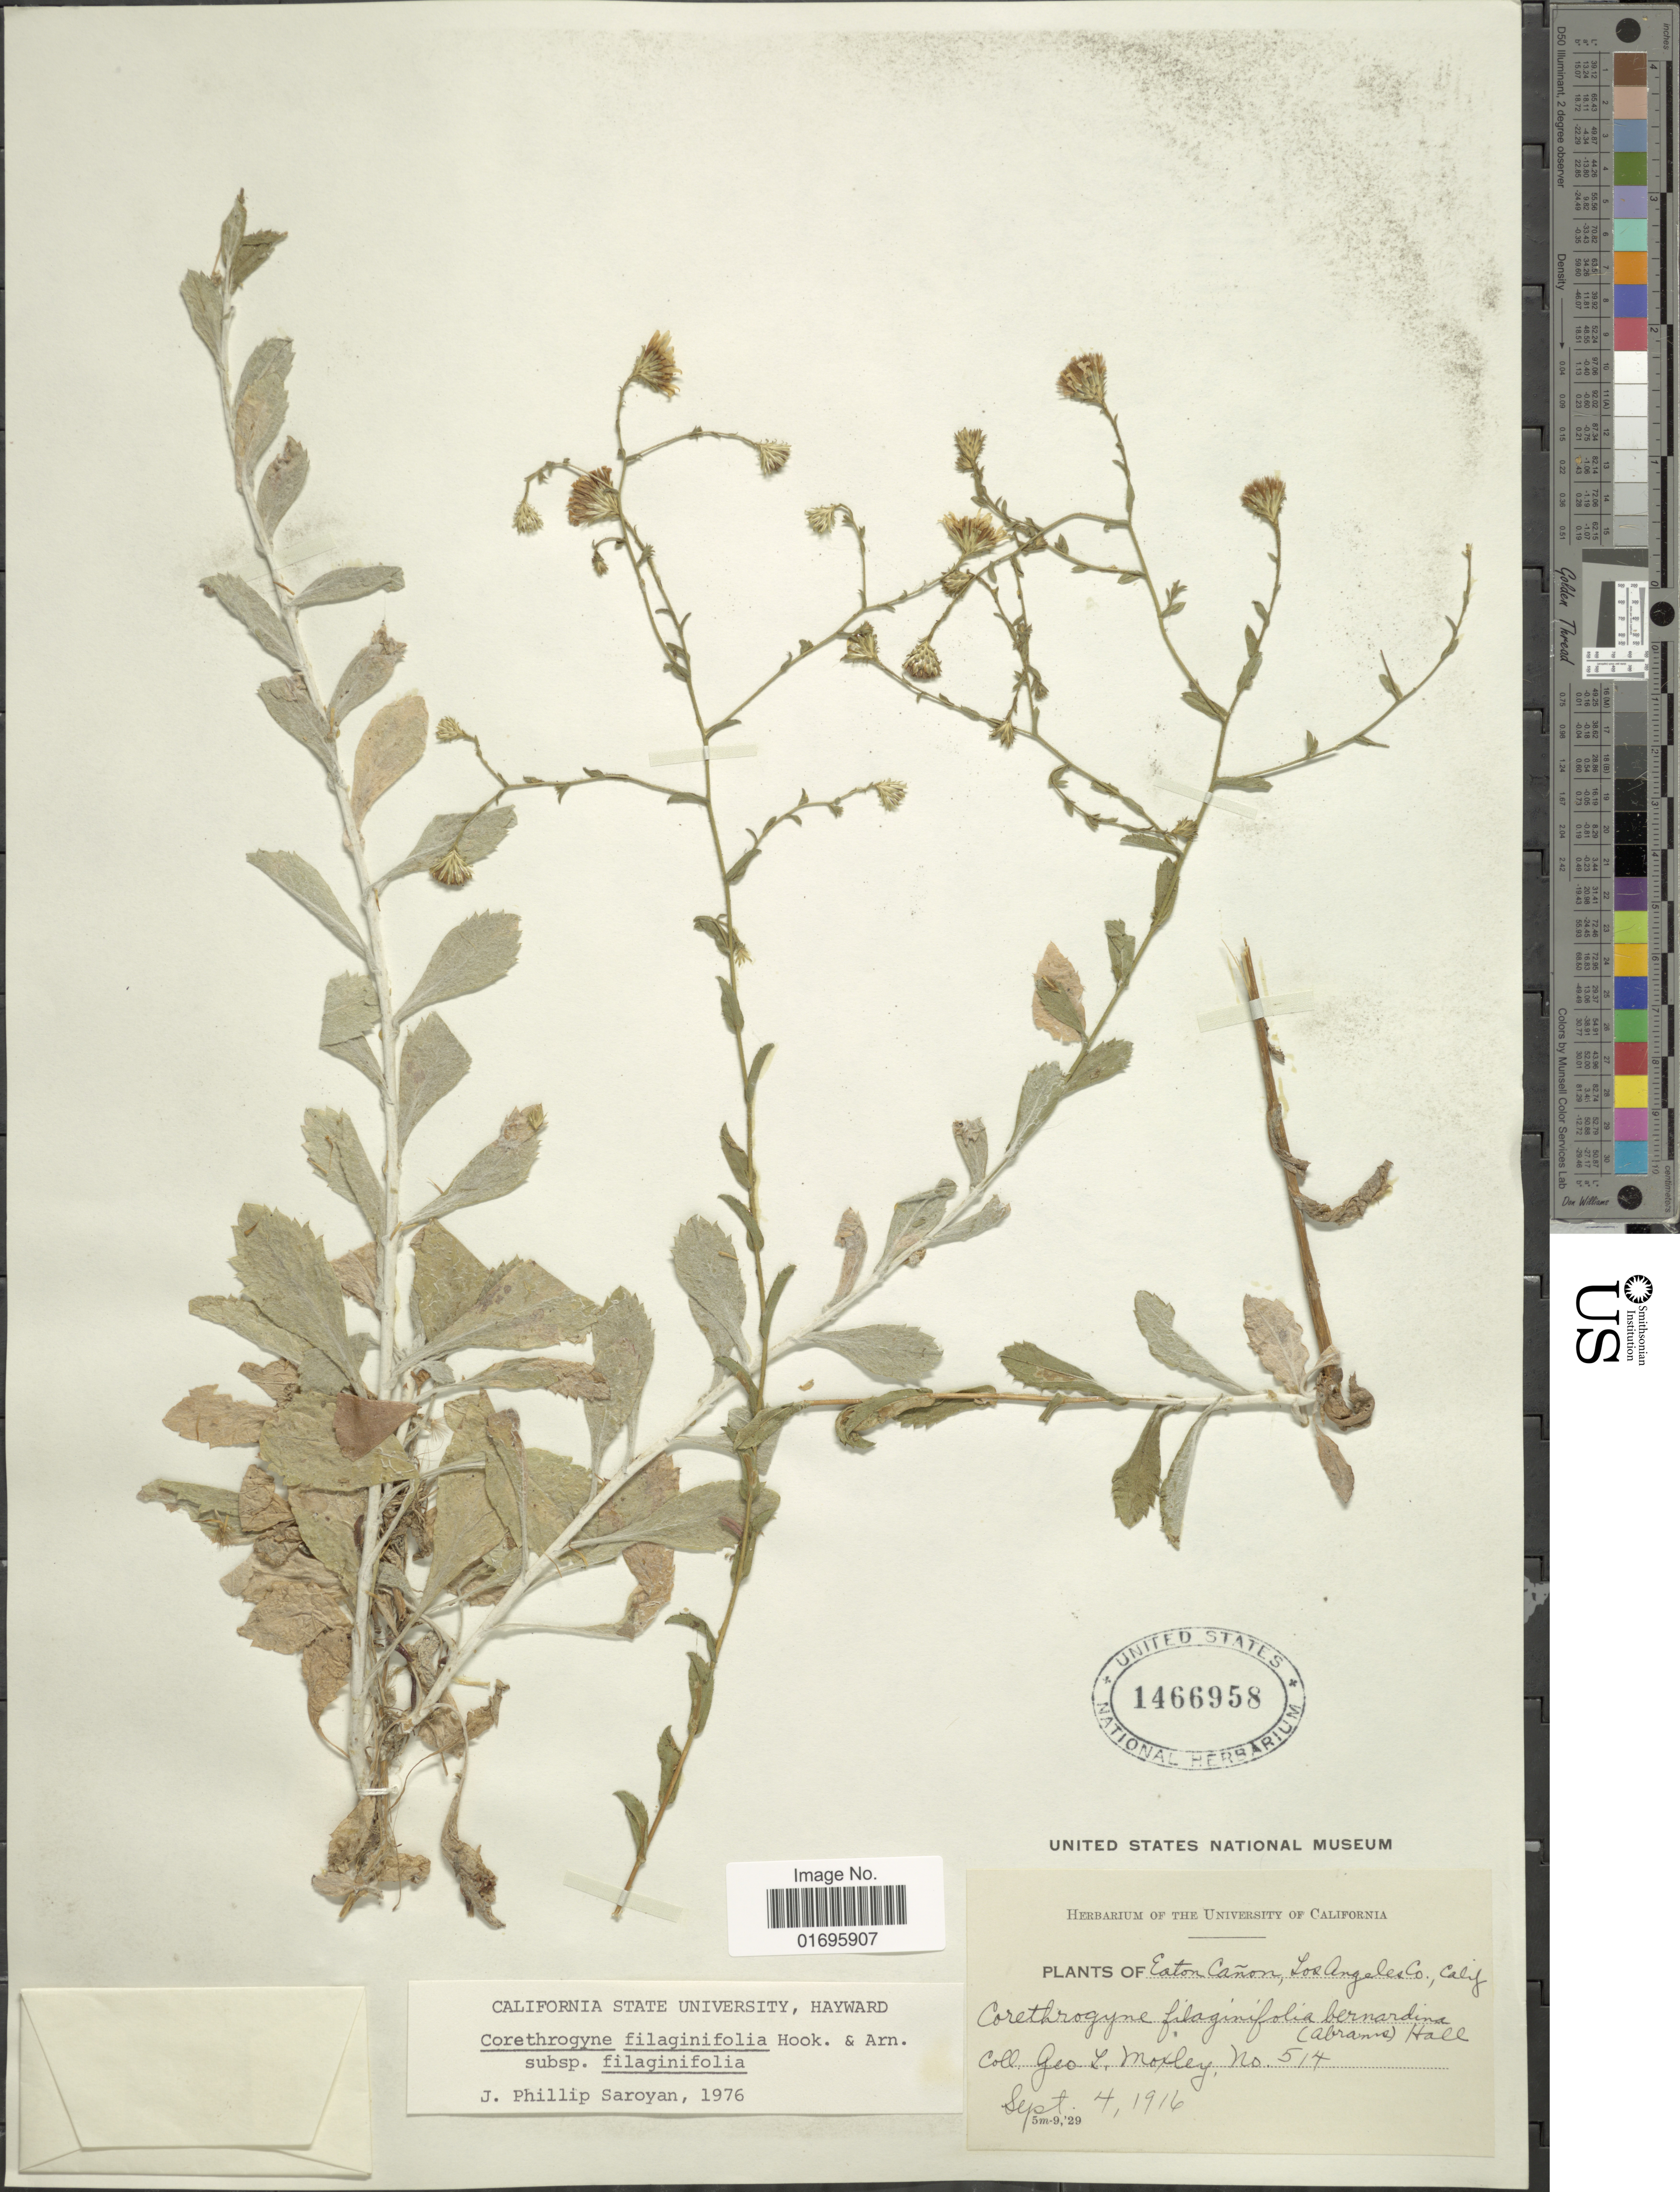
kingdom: Plantae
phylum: Tracheophyta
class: Magnoliopsida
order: Asterales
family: Asteraceae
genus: Corethrogyne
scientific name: Corethrogyne filaginifolia var. filaginifolia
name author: (Hook.) Nutt.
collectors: G. L. Moxley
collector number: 514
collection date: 1916-09-04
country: United States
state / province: California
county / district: Los Angeles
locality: Easton Cañon, Los Angeles Co., Calif.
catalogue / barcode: US 1466958